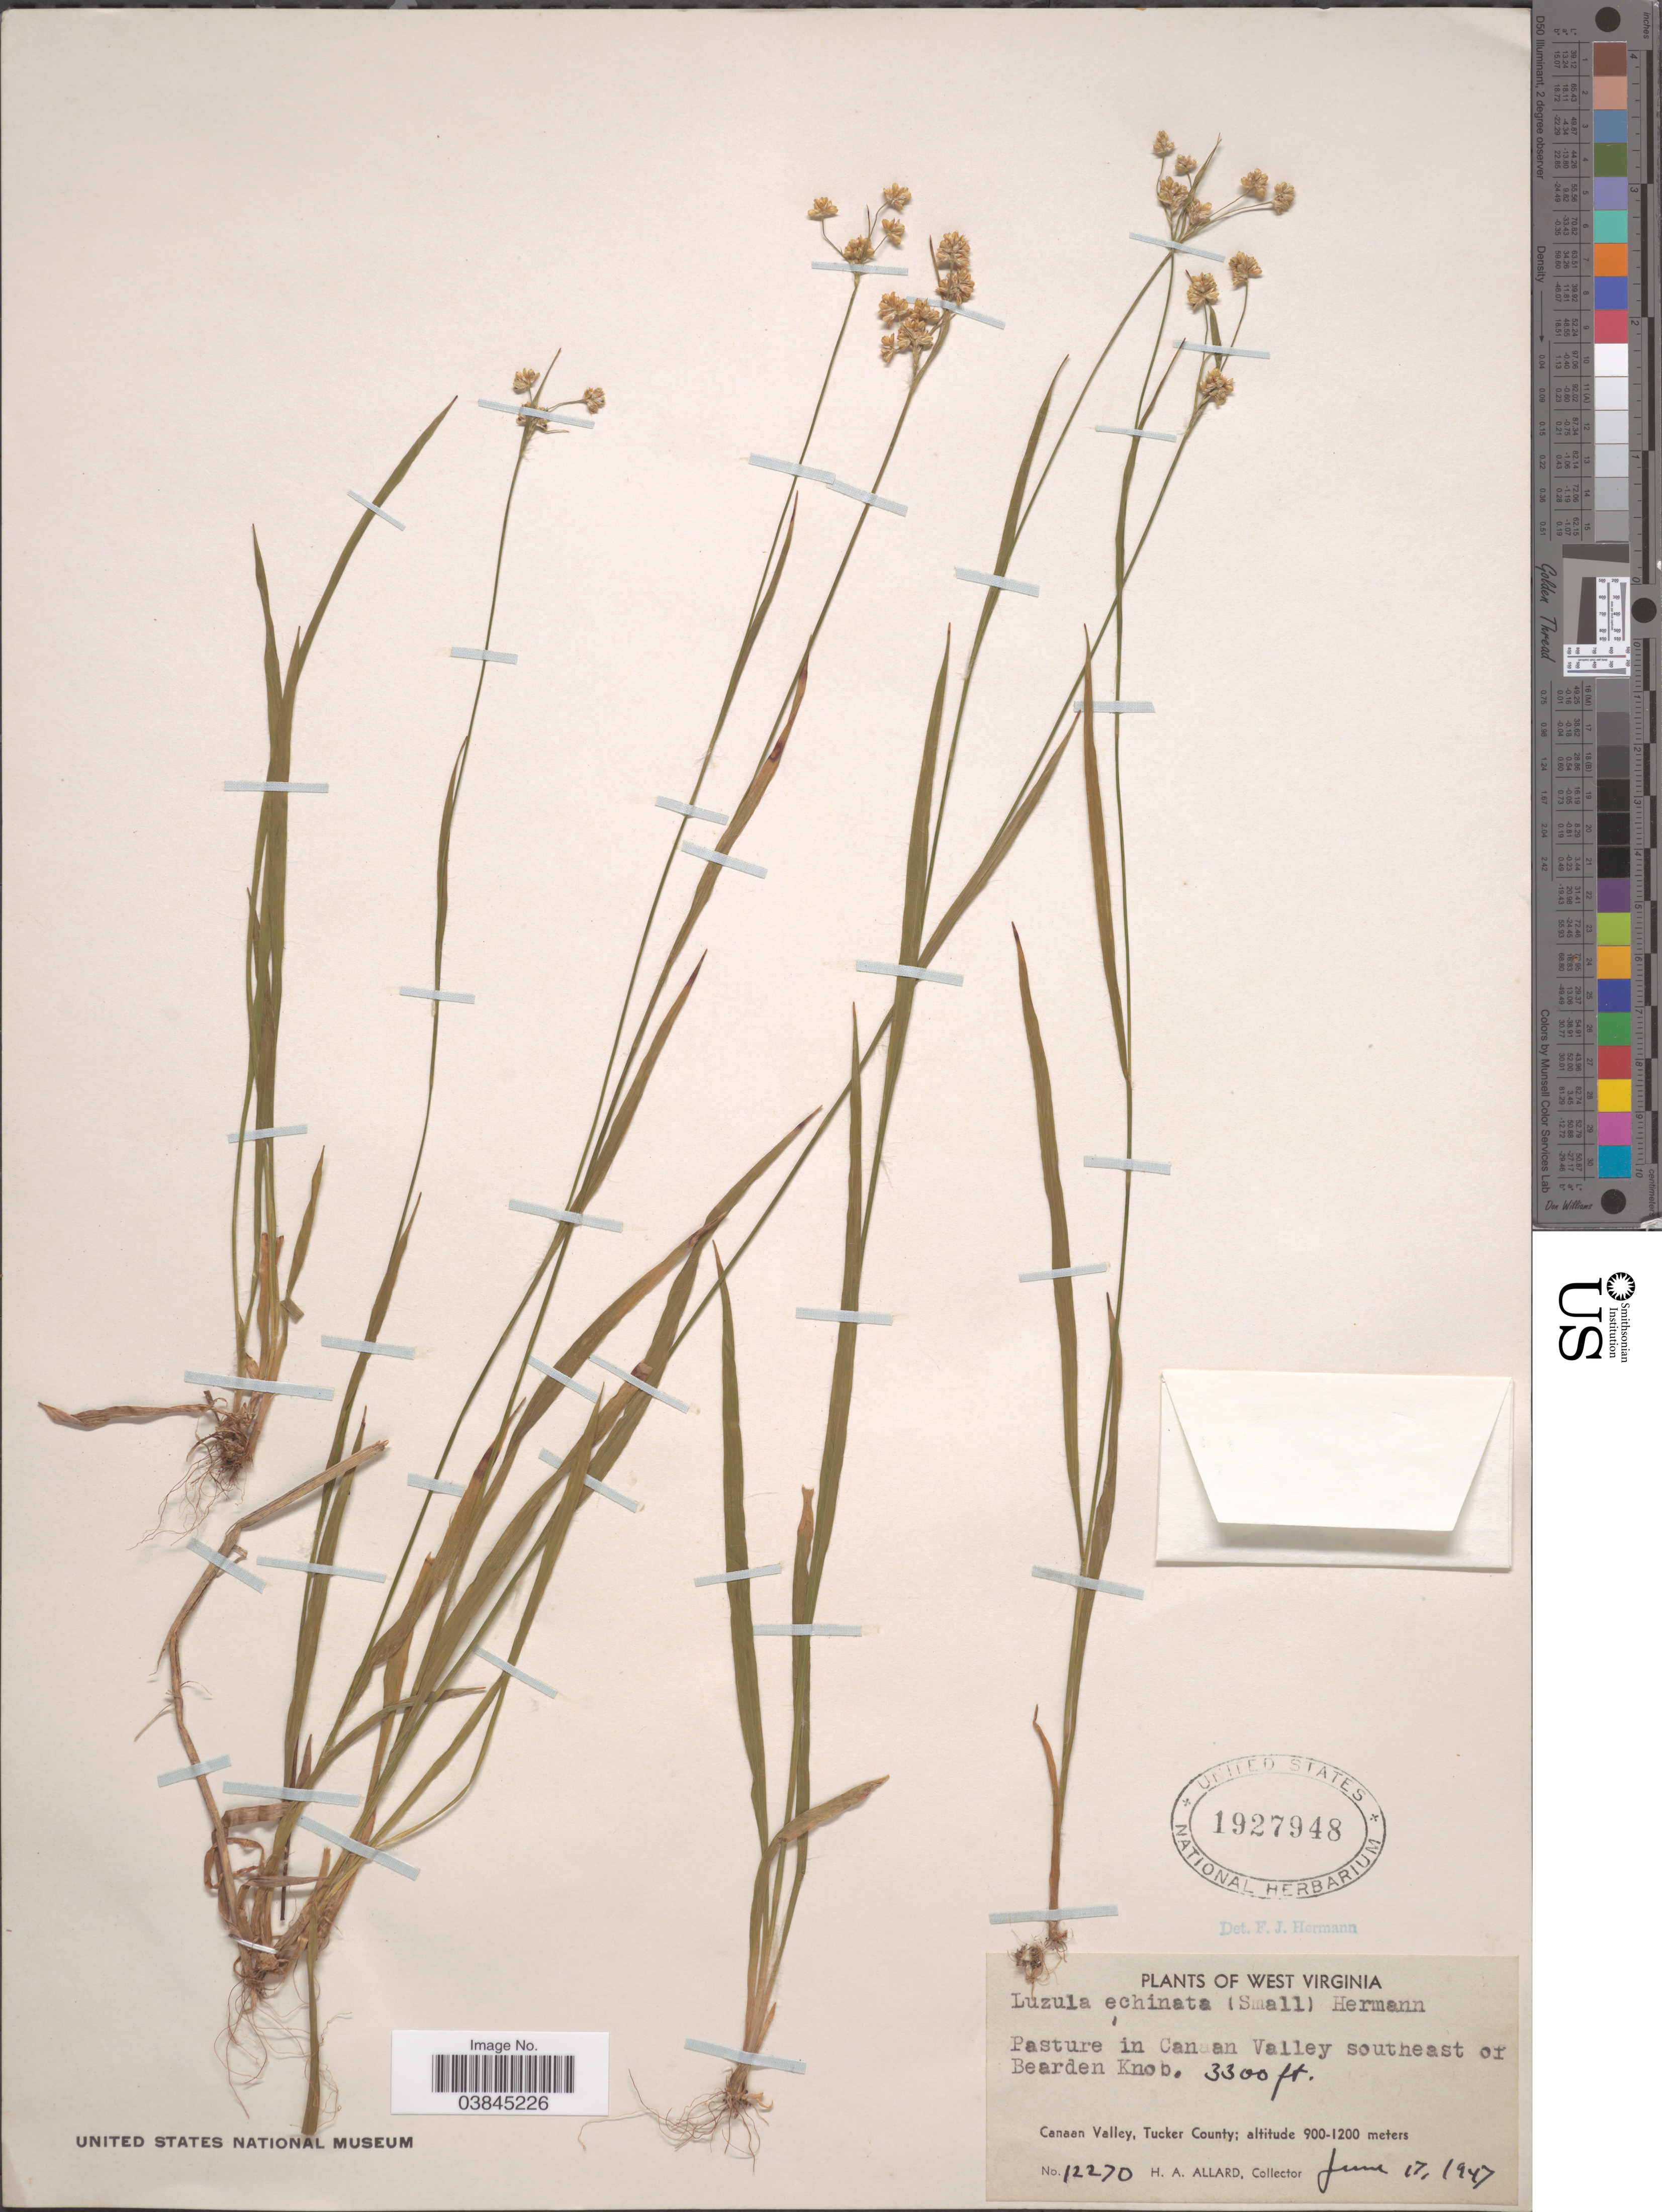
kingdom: Plantae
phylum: Tracheophyta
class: Liliopsida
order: Poales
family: Juncaceae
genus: Luzula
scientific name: Luzula campestris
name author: (L.) DC.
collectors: H. A. Allard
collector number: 12270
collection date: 1947-06-17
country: United States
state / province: West Virginia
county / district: Tucker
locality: Pasture in Canaan Valley southeast of Bearden Knob. Canaan Valley, Tucker County.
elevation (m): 1006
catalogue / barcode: US 1927948